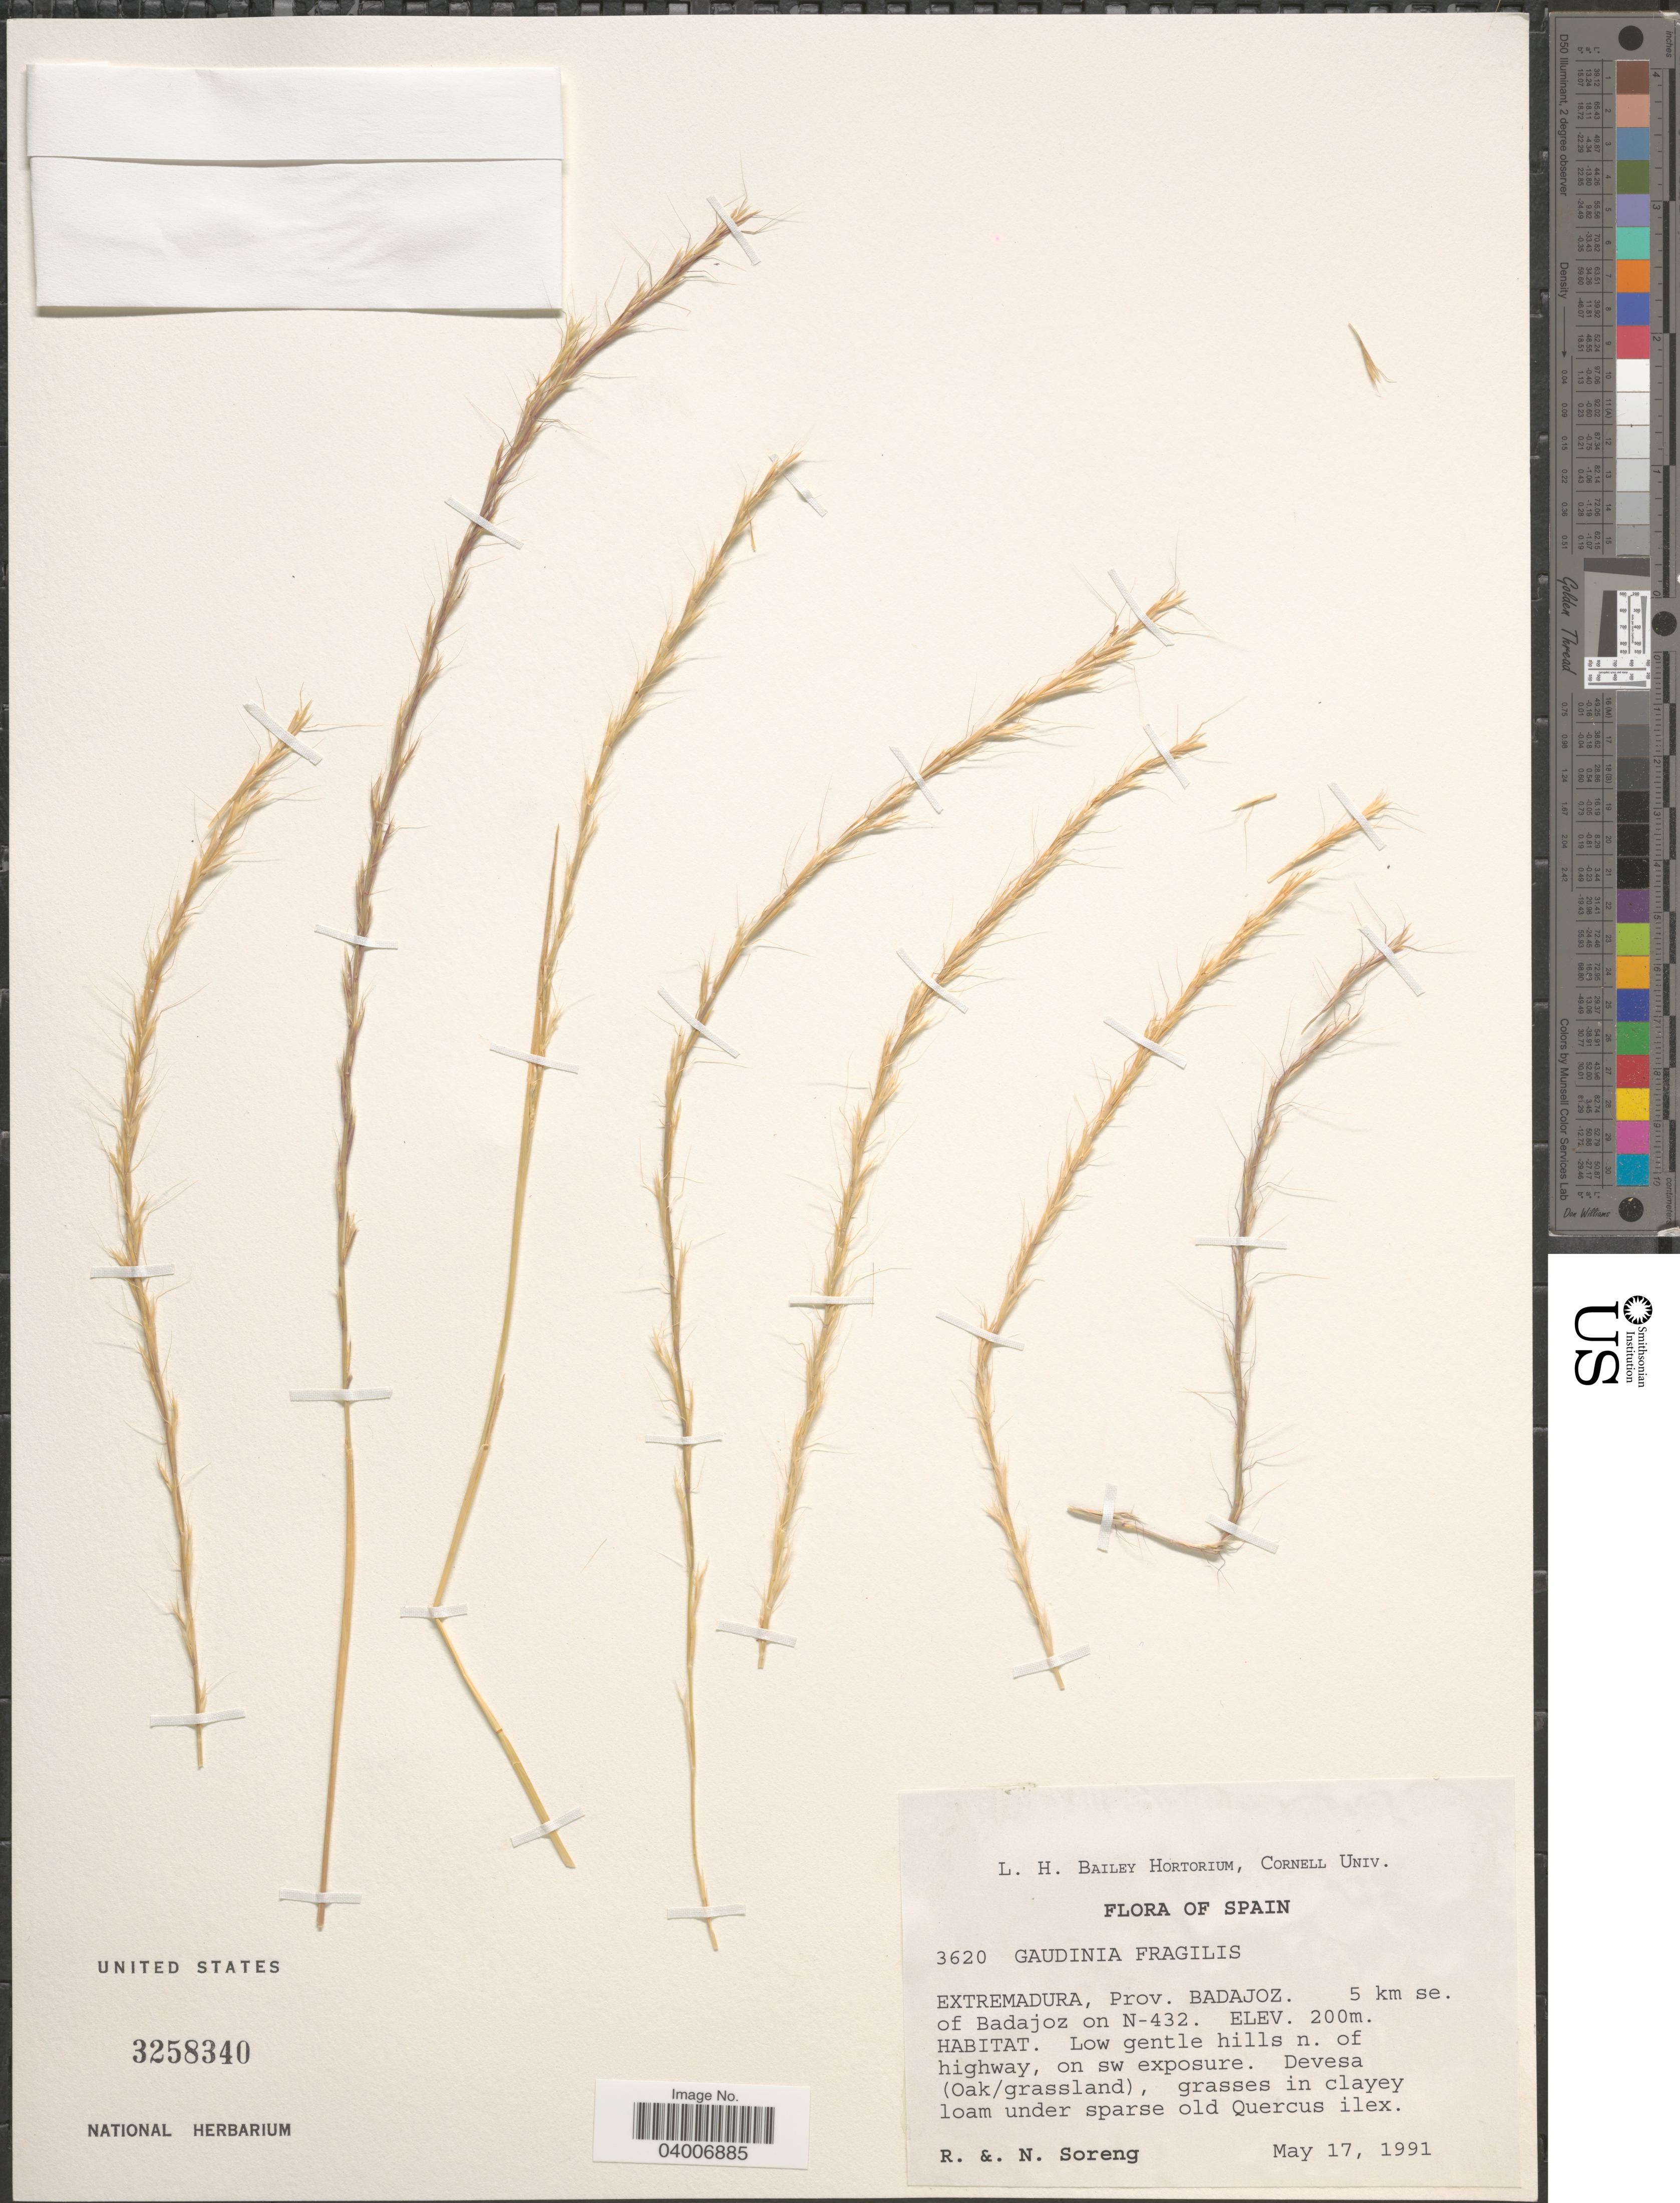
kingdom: Plantae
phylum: Tracheophyta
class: Liliopsida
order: Poales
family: Poaceae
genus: Gaudinia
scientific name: Gaudinia fragilis var. fragilis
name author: (L.) P. Beauv.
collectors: R. J. Soreng & N. L. Soreng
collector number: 3620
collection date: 1991-05-17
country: Spain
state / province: Extremadura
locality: Prov. Badajoz. 5 km se. of Badajoz on N-432. Low gentle hills n. of highway, on sw exposure.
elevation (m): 200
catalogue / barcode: US 3258340